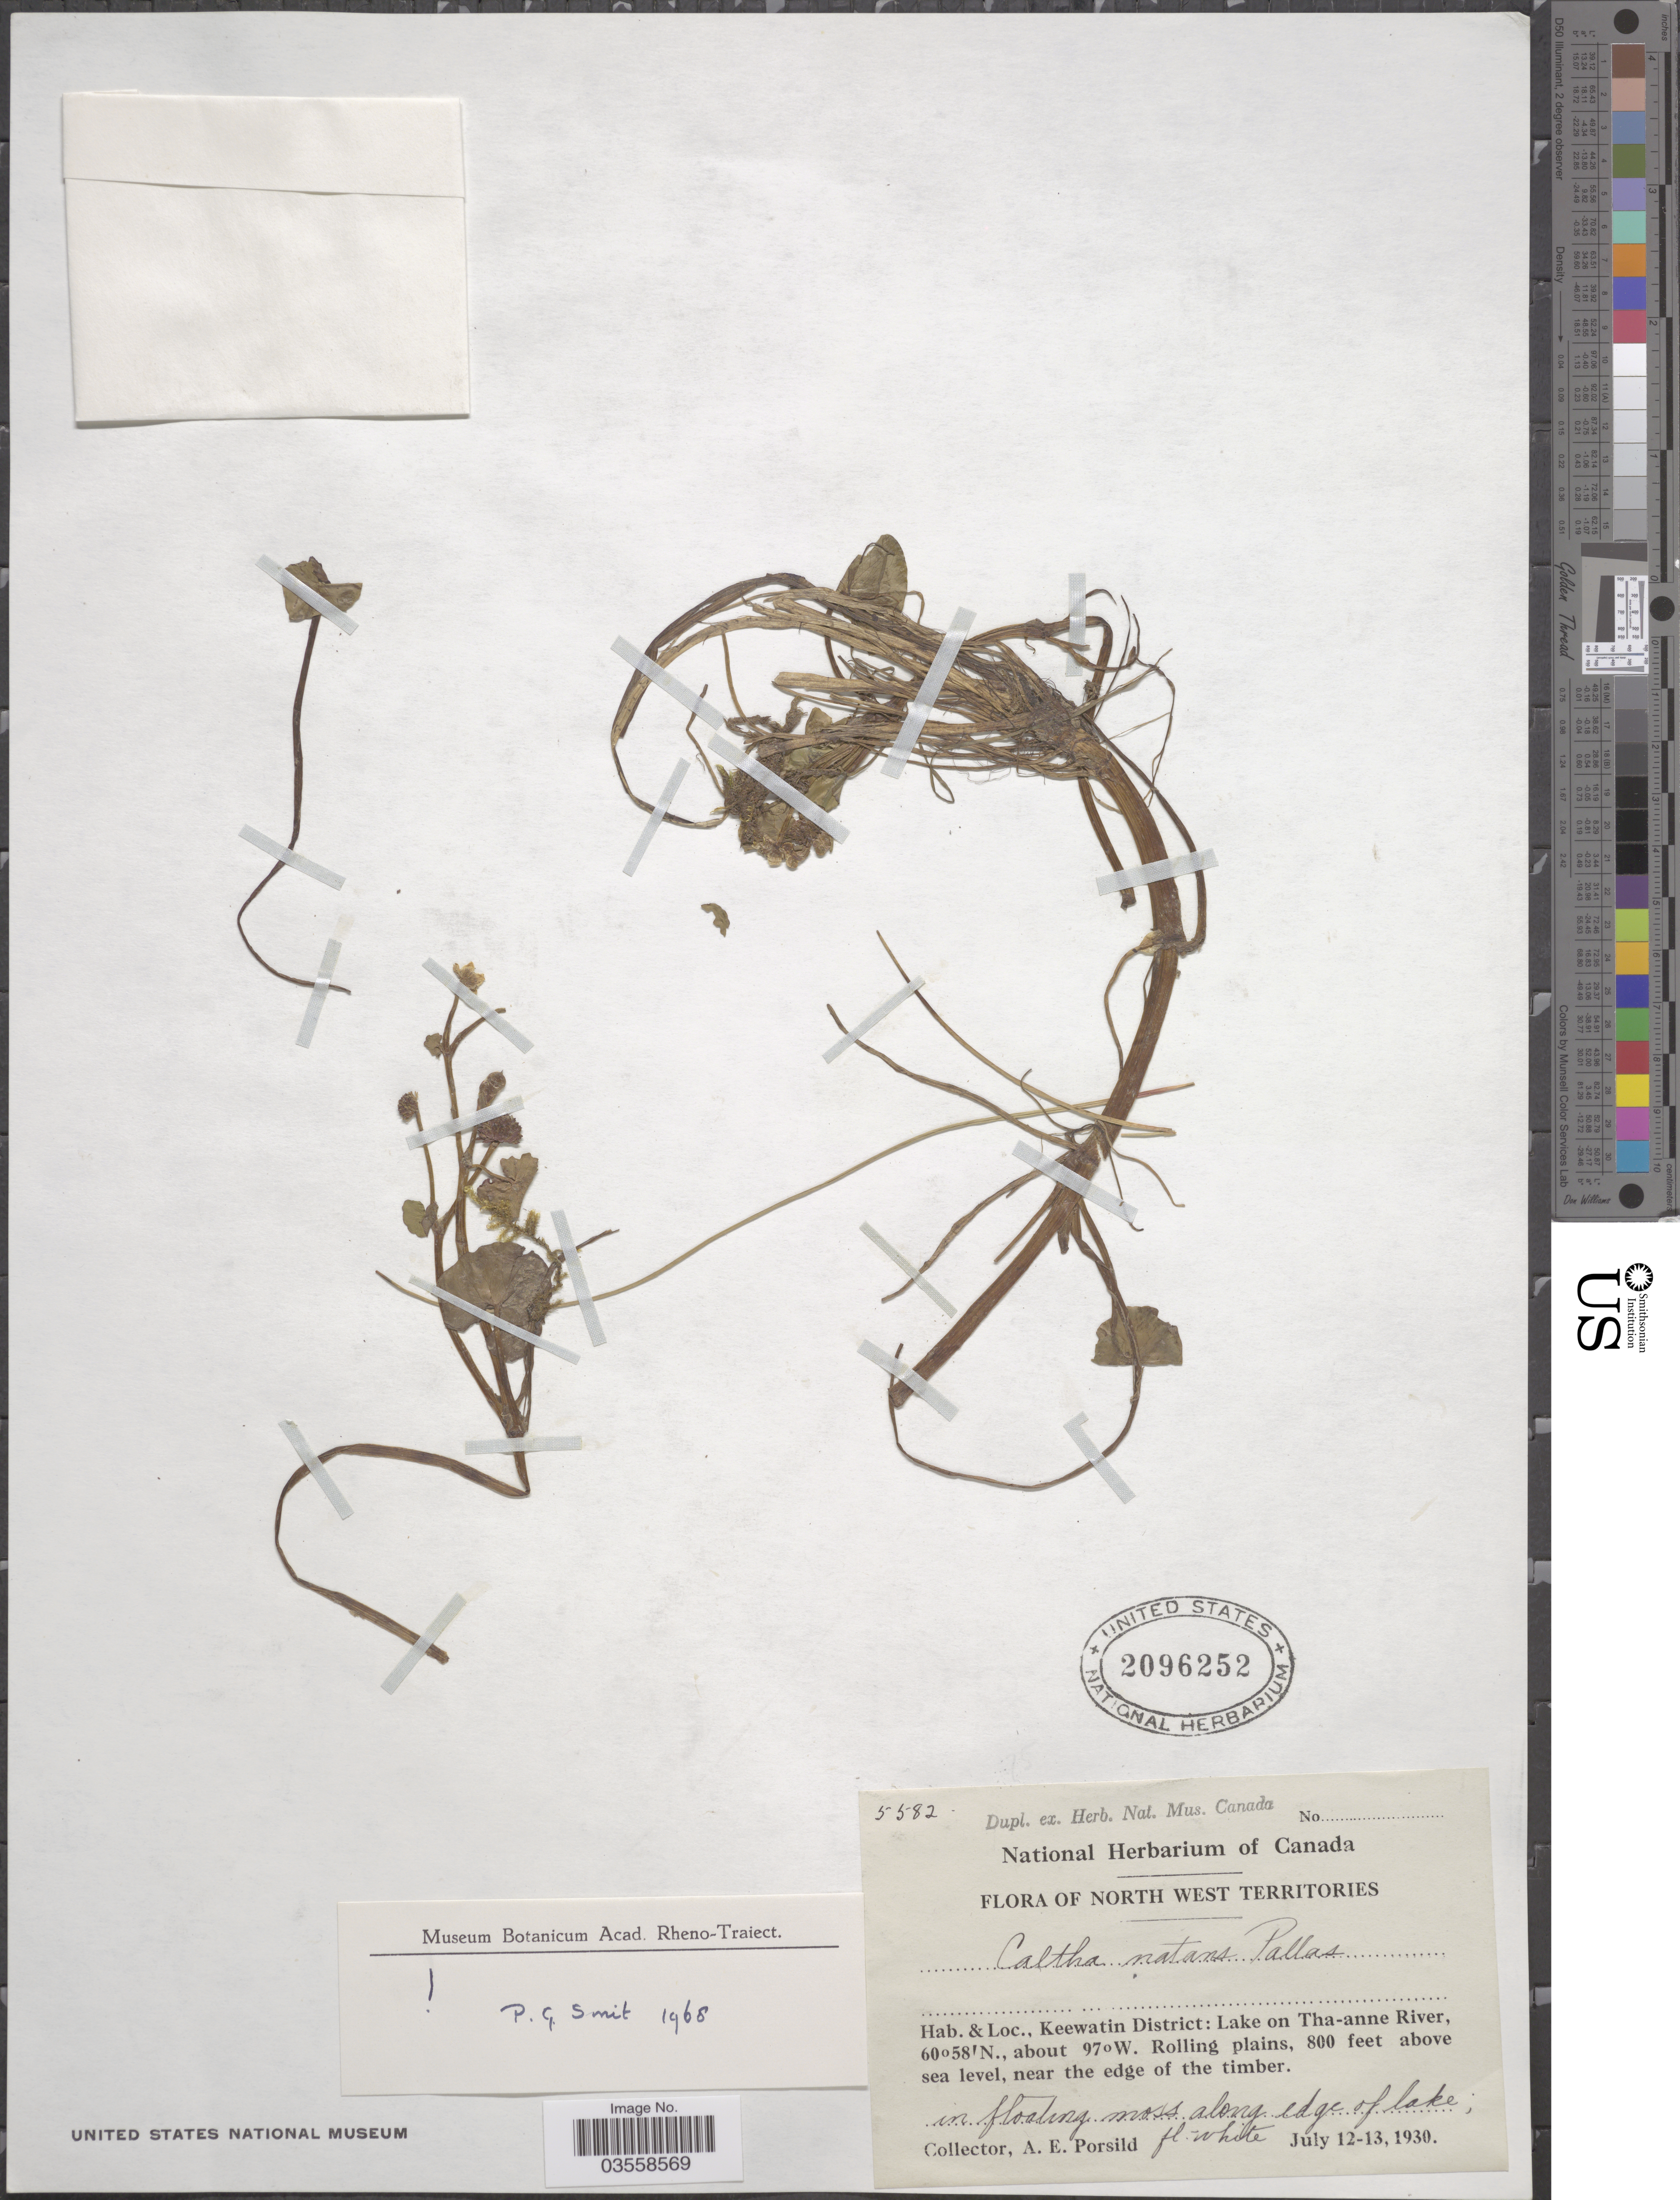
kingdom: Plantae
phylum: Tracheophyta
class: Magnoliopsida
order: Ranunculales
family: Ranunculaceae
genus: Caltha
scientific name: Caltha natans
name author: Pall.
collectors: A. E. Porsild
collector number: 5582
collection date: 1930-07-12/1930-07-13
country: Canada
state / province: Northwest Territories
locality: Keewatin District: Lake on Tha-anne River.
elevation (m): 244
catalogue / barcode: US 2096252